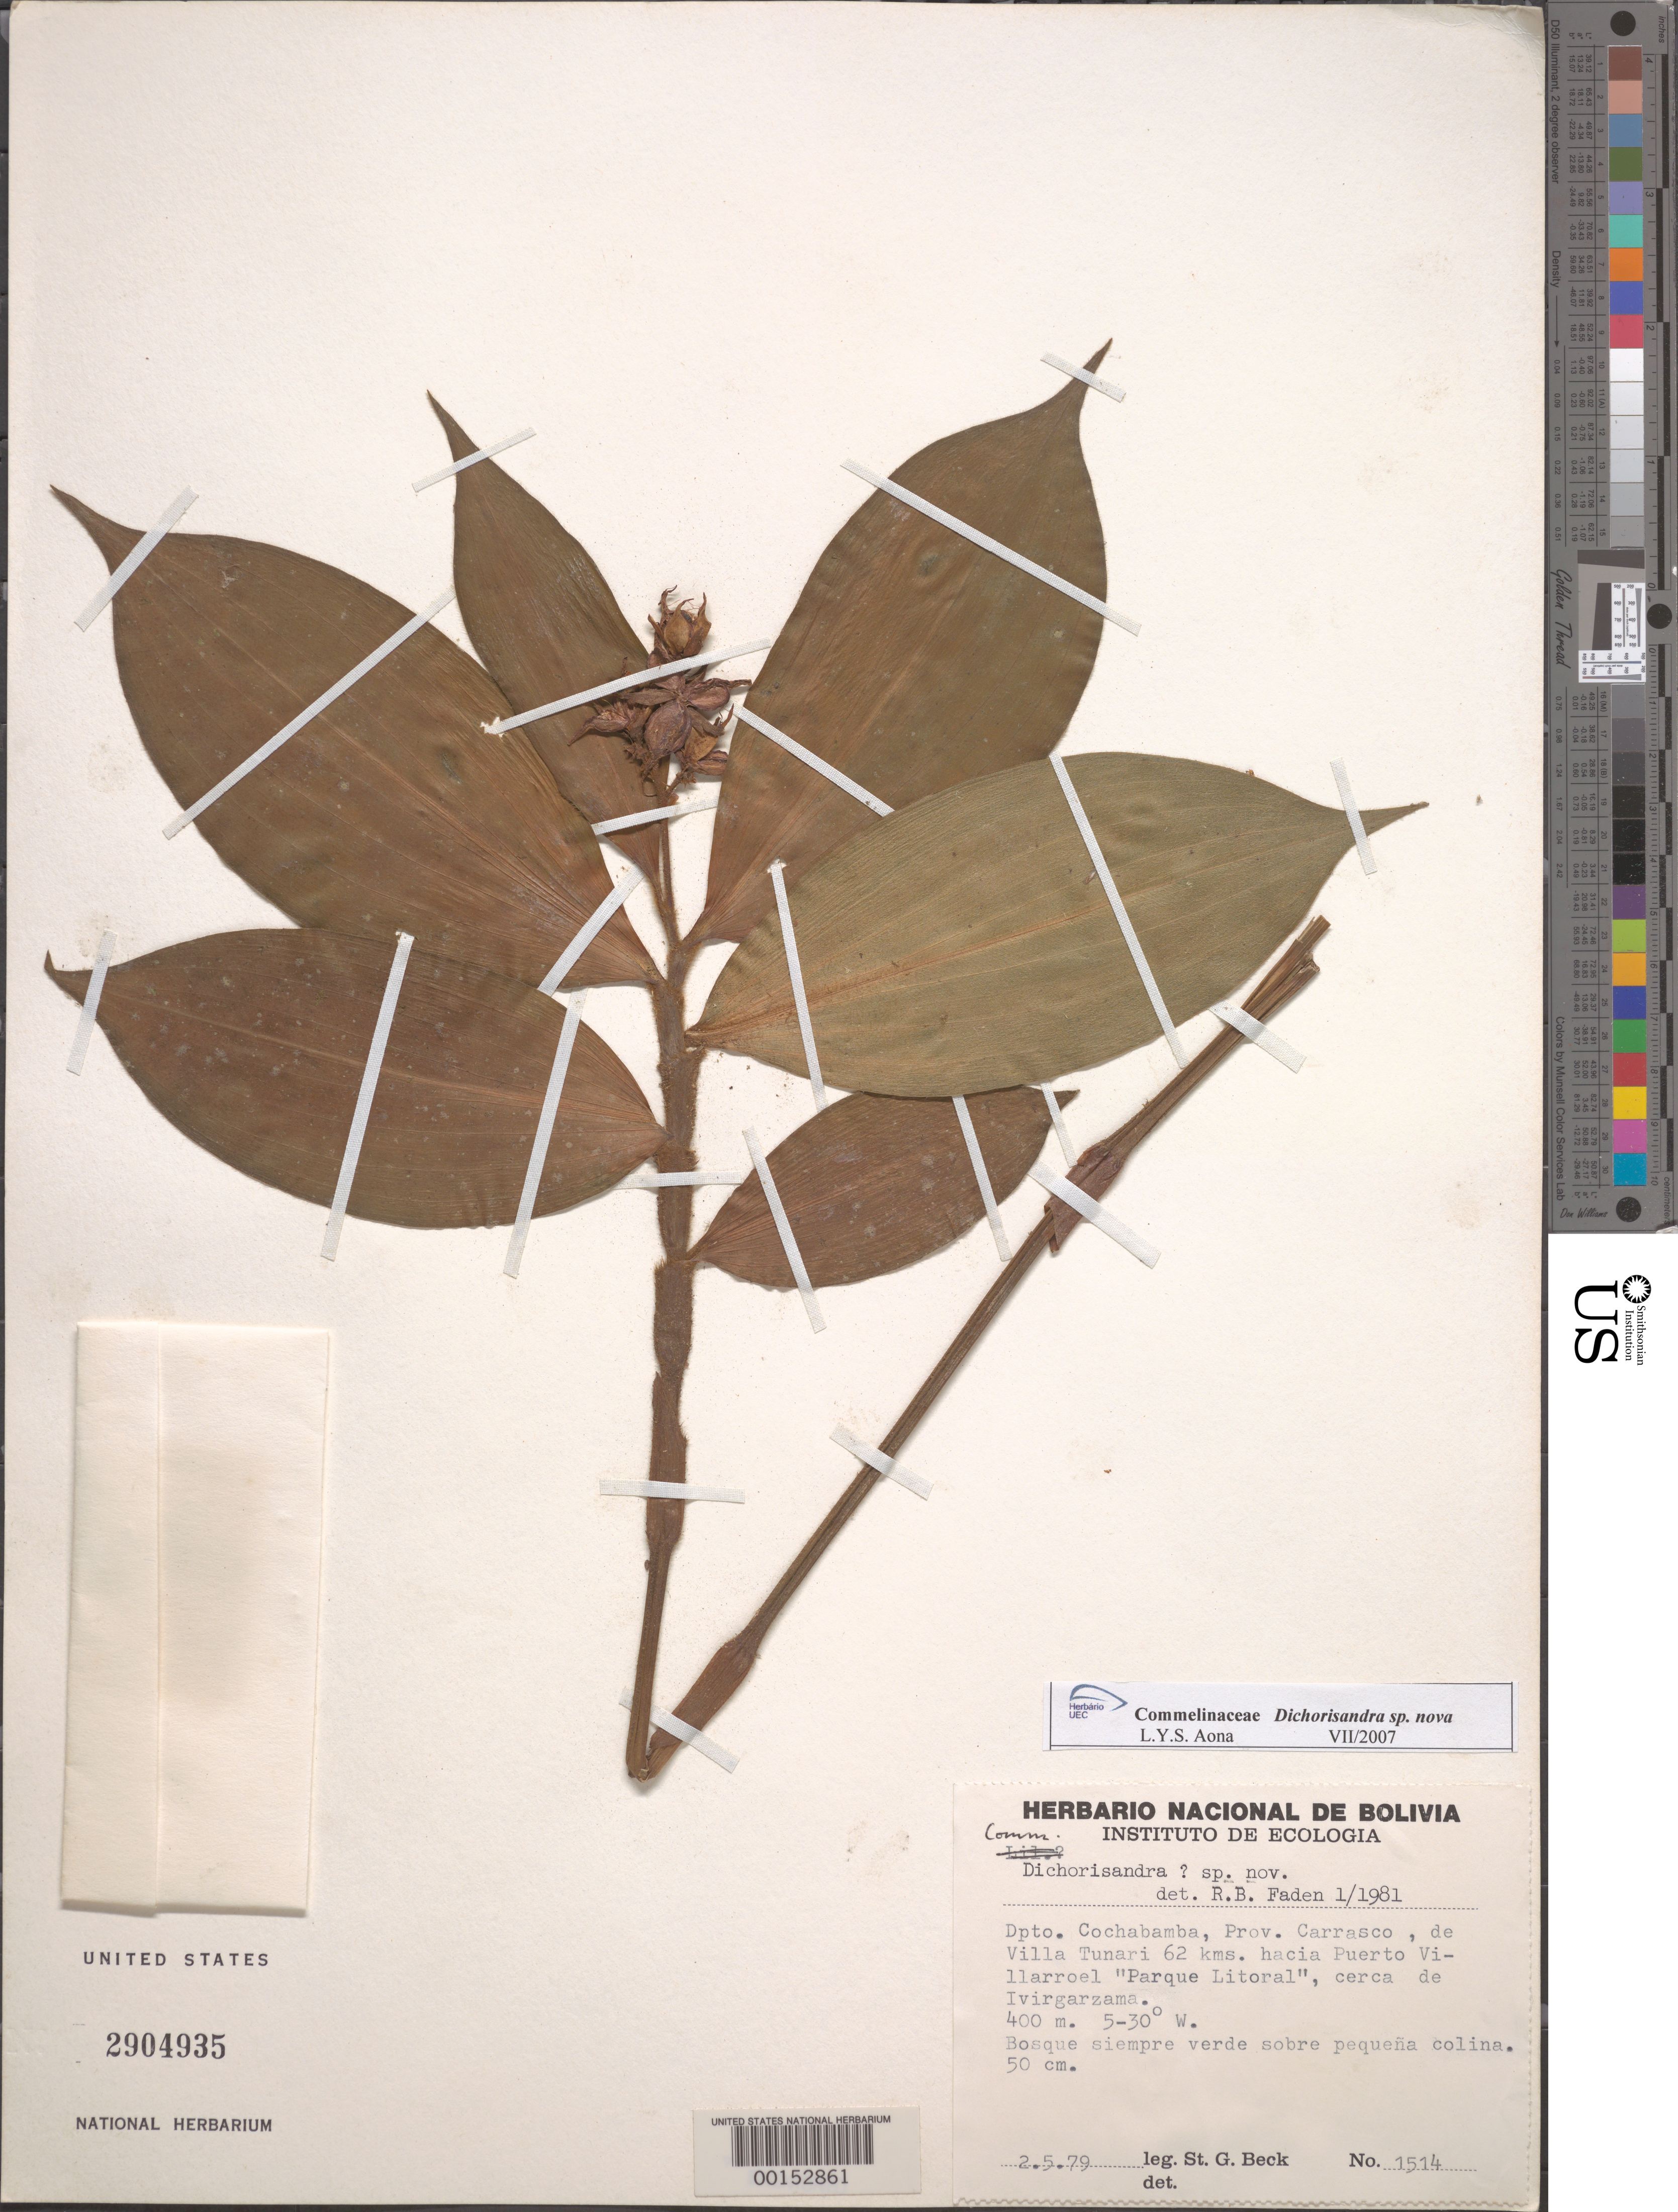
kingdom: Plantae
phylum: Tracheophyta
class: Liliopsida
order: Commelinales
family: Commelinaceae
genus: Dichorisandra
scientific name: Dichorisandra sp. nov.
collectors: S. G. Beck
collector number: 1514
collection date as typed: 02 May 1979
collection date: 1979-05-02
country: Bolivia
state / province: Cochabamba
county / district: Carrasco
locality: Villa Tunari, Ivirgarzama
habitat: Small hill, evergreen forest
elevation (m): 400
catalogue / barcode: US 2904935